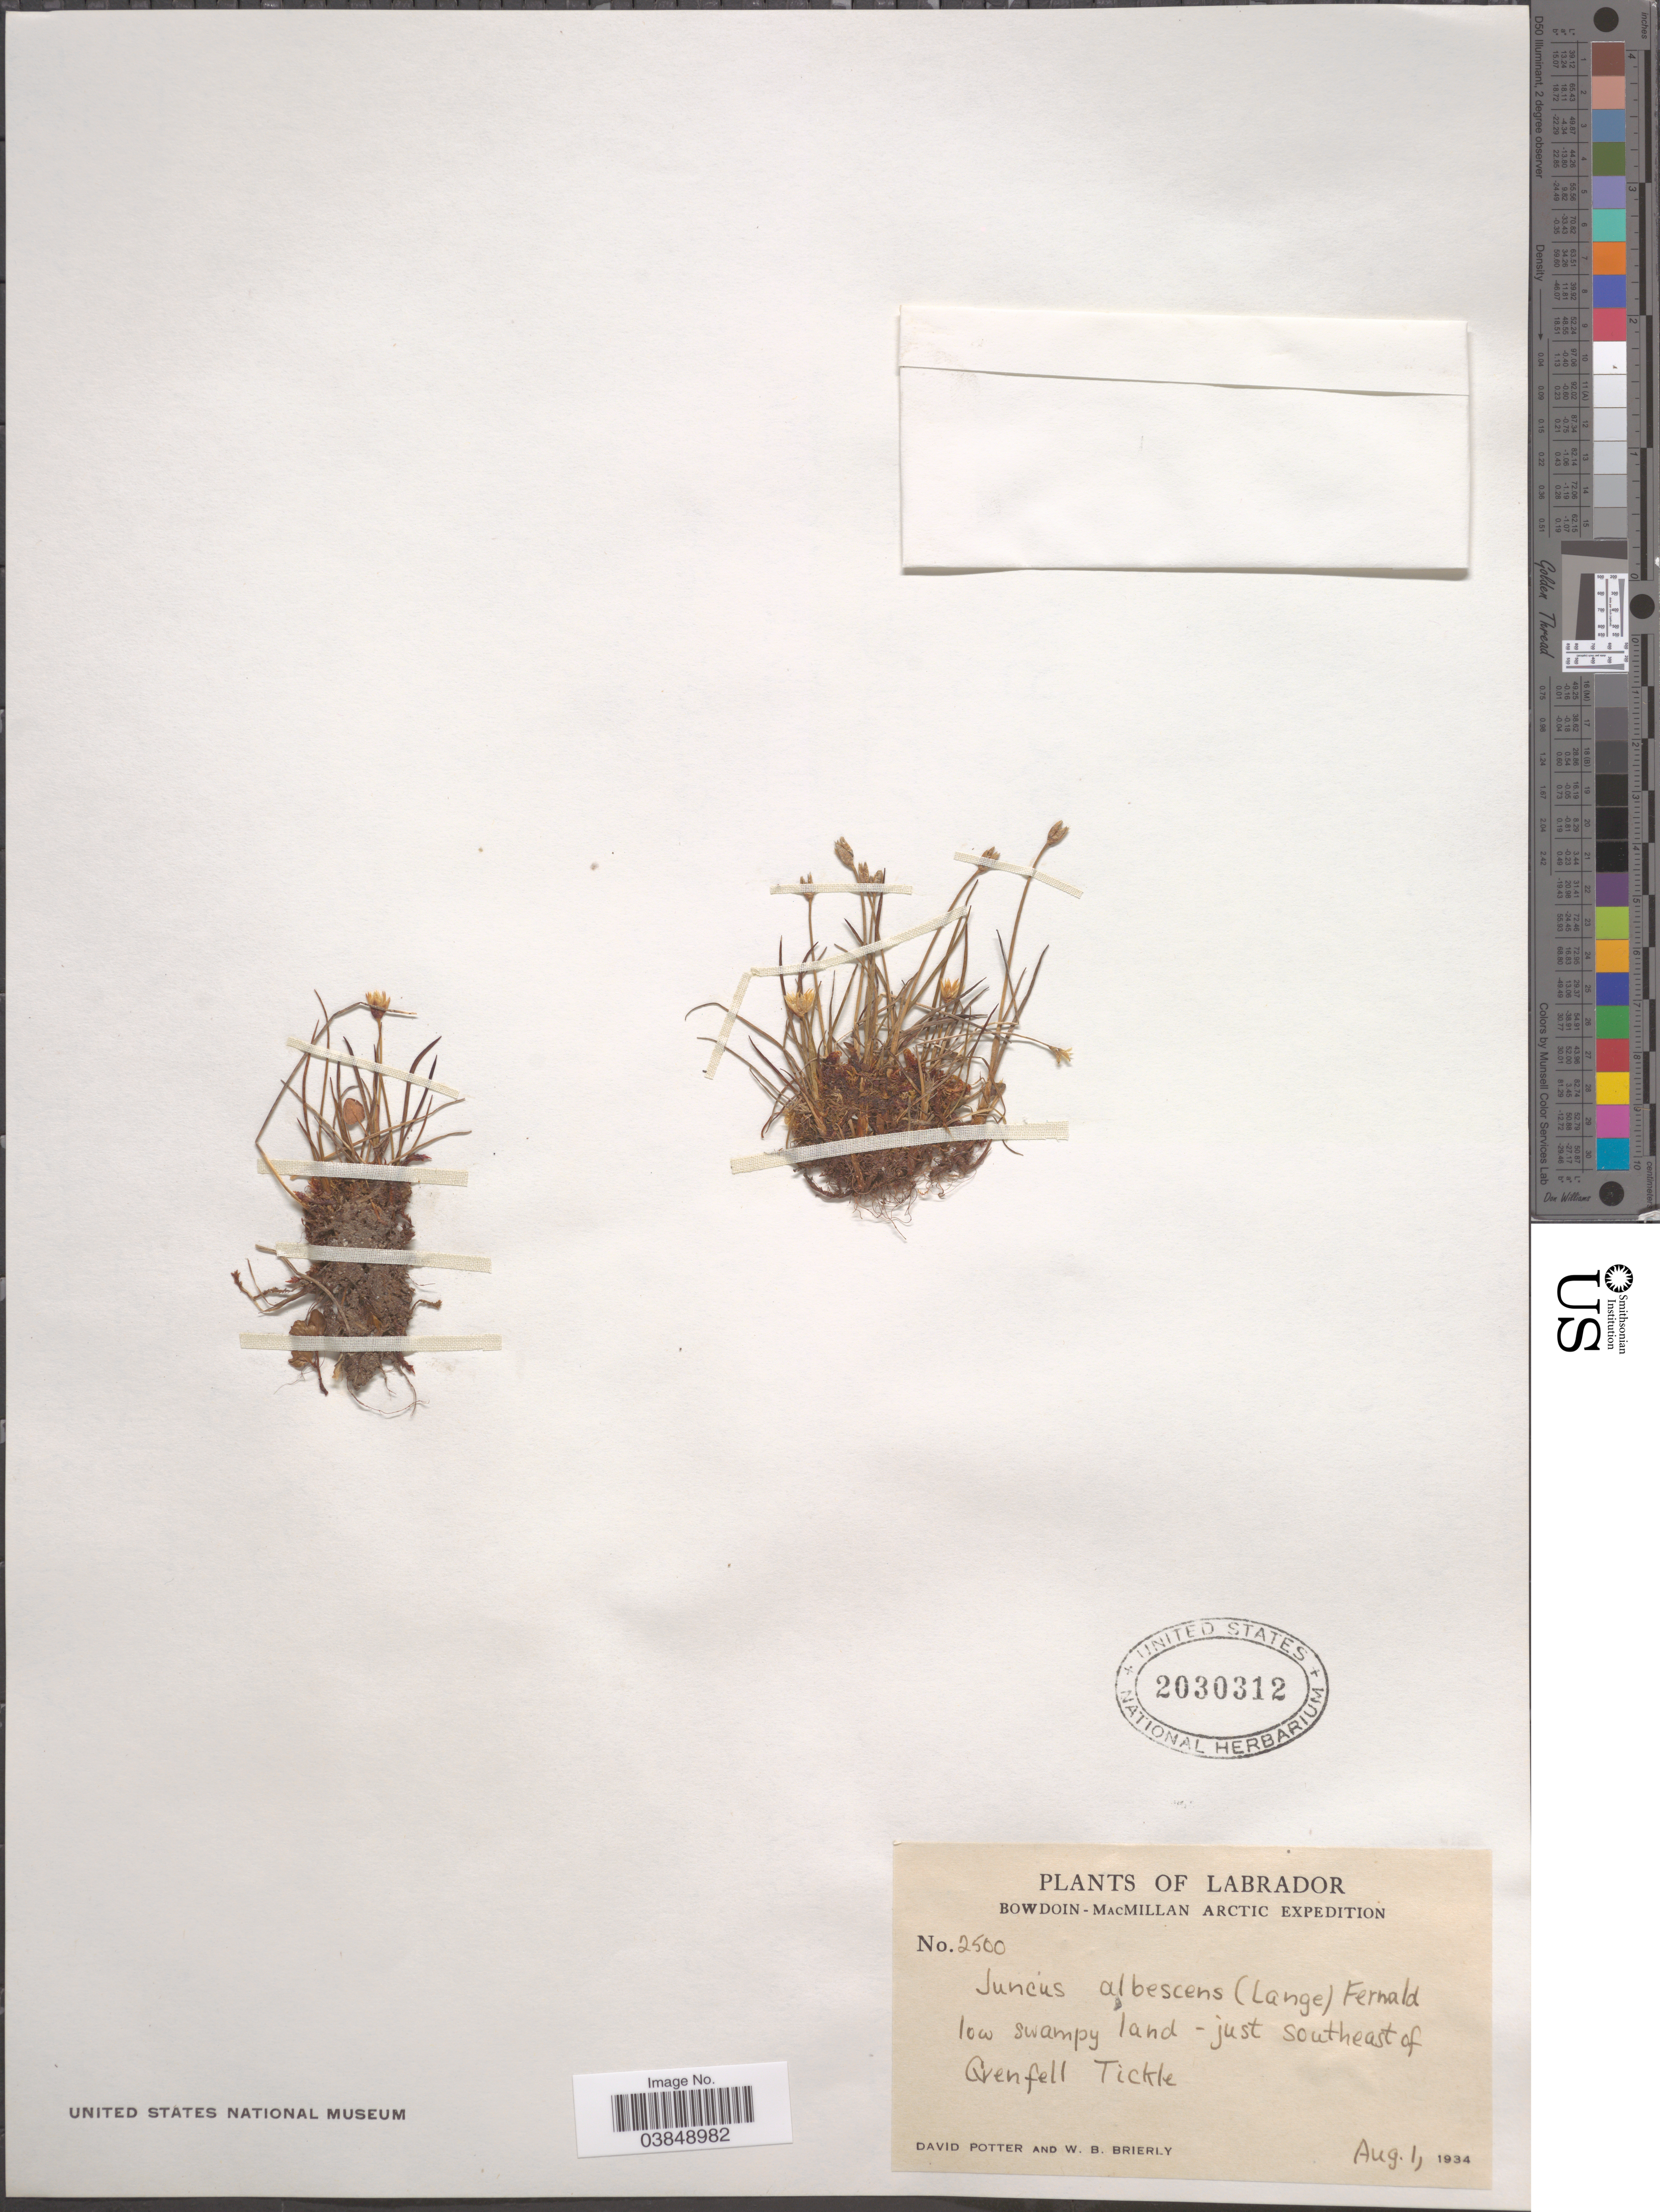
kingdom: Plantae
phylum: Tracheophyta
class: Liliopsida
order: Poales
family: Juncaceae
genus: Juncus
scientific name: Juncus albescens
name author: Fernald & Lange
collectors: D. Potter & W. Brierly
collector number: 2500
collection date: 1934-08-01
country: Canada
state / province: Newfoundland and Labrador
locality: Labrador. Just southeast of Grenfell Tickle.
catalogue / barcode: US 2030312